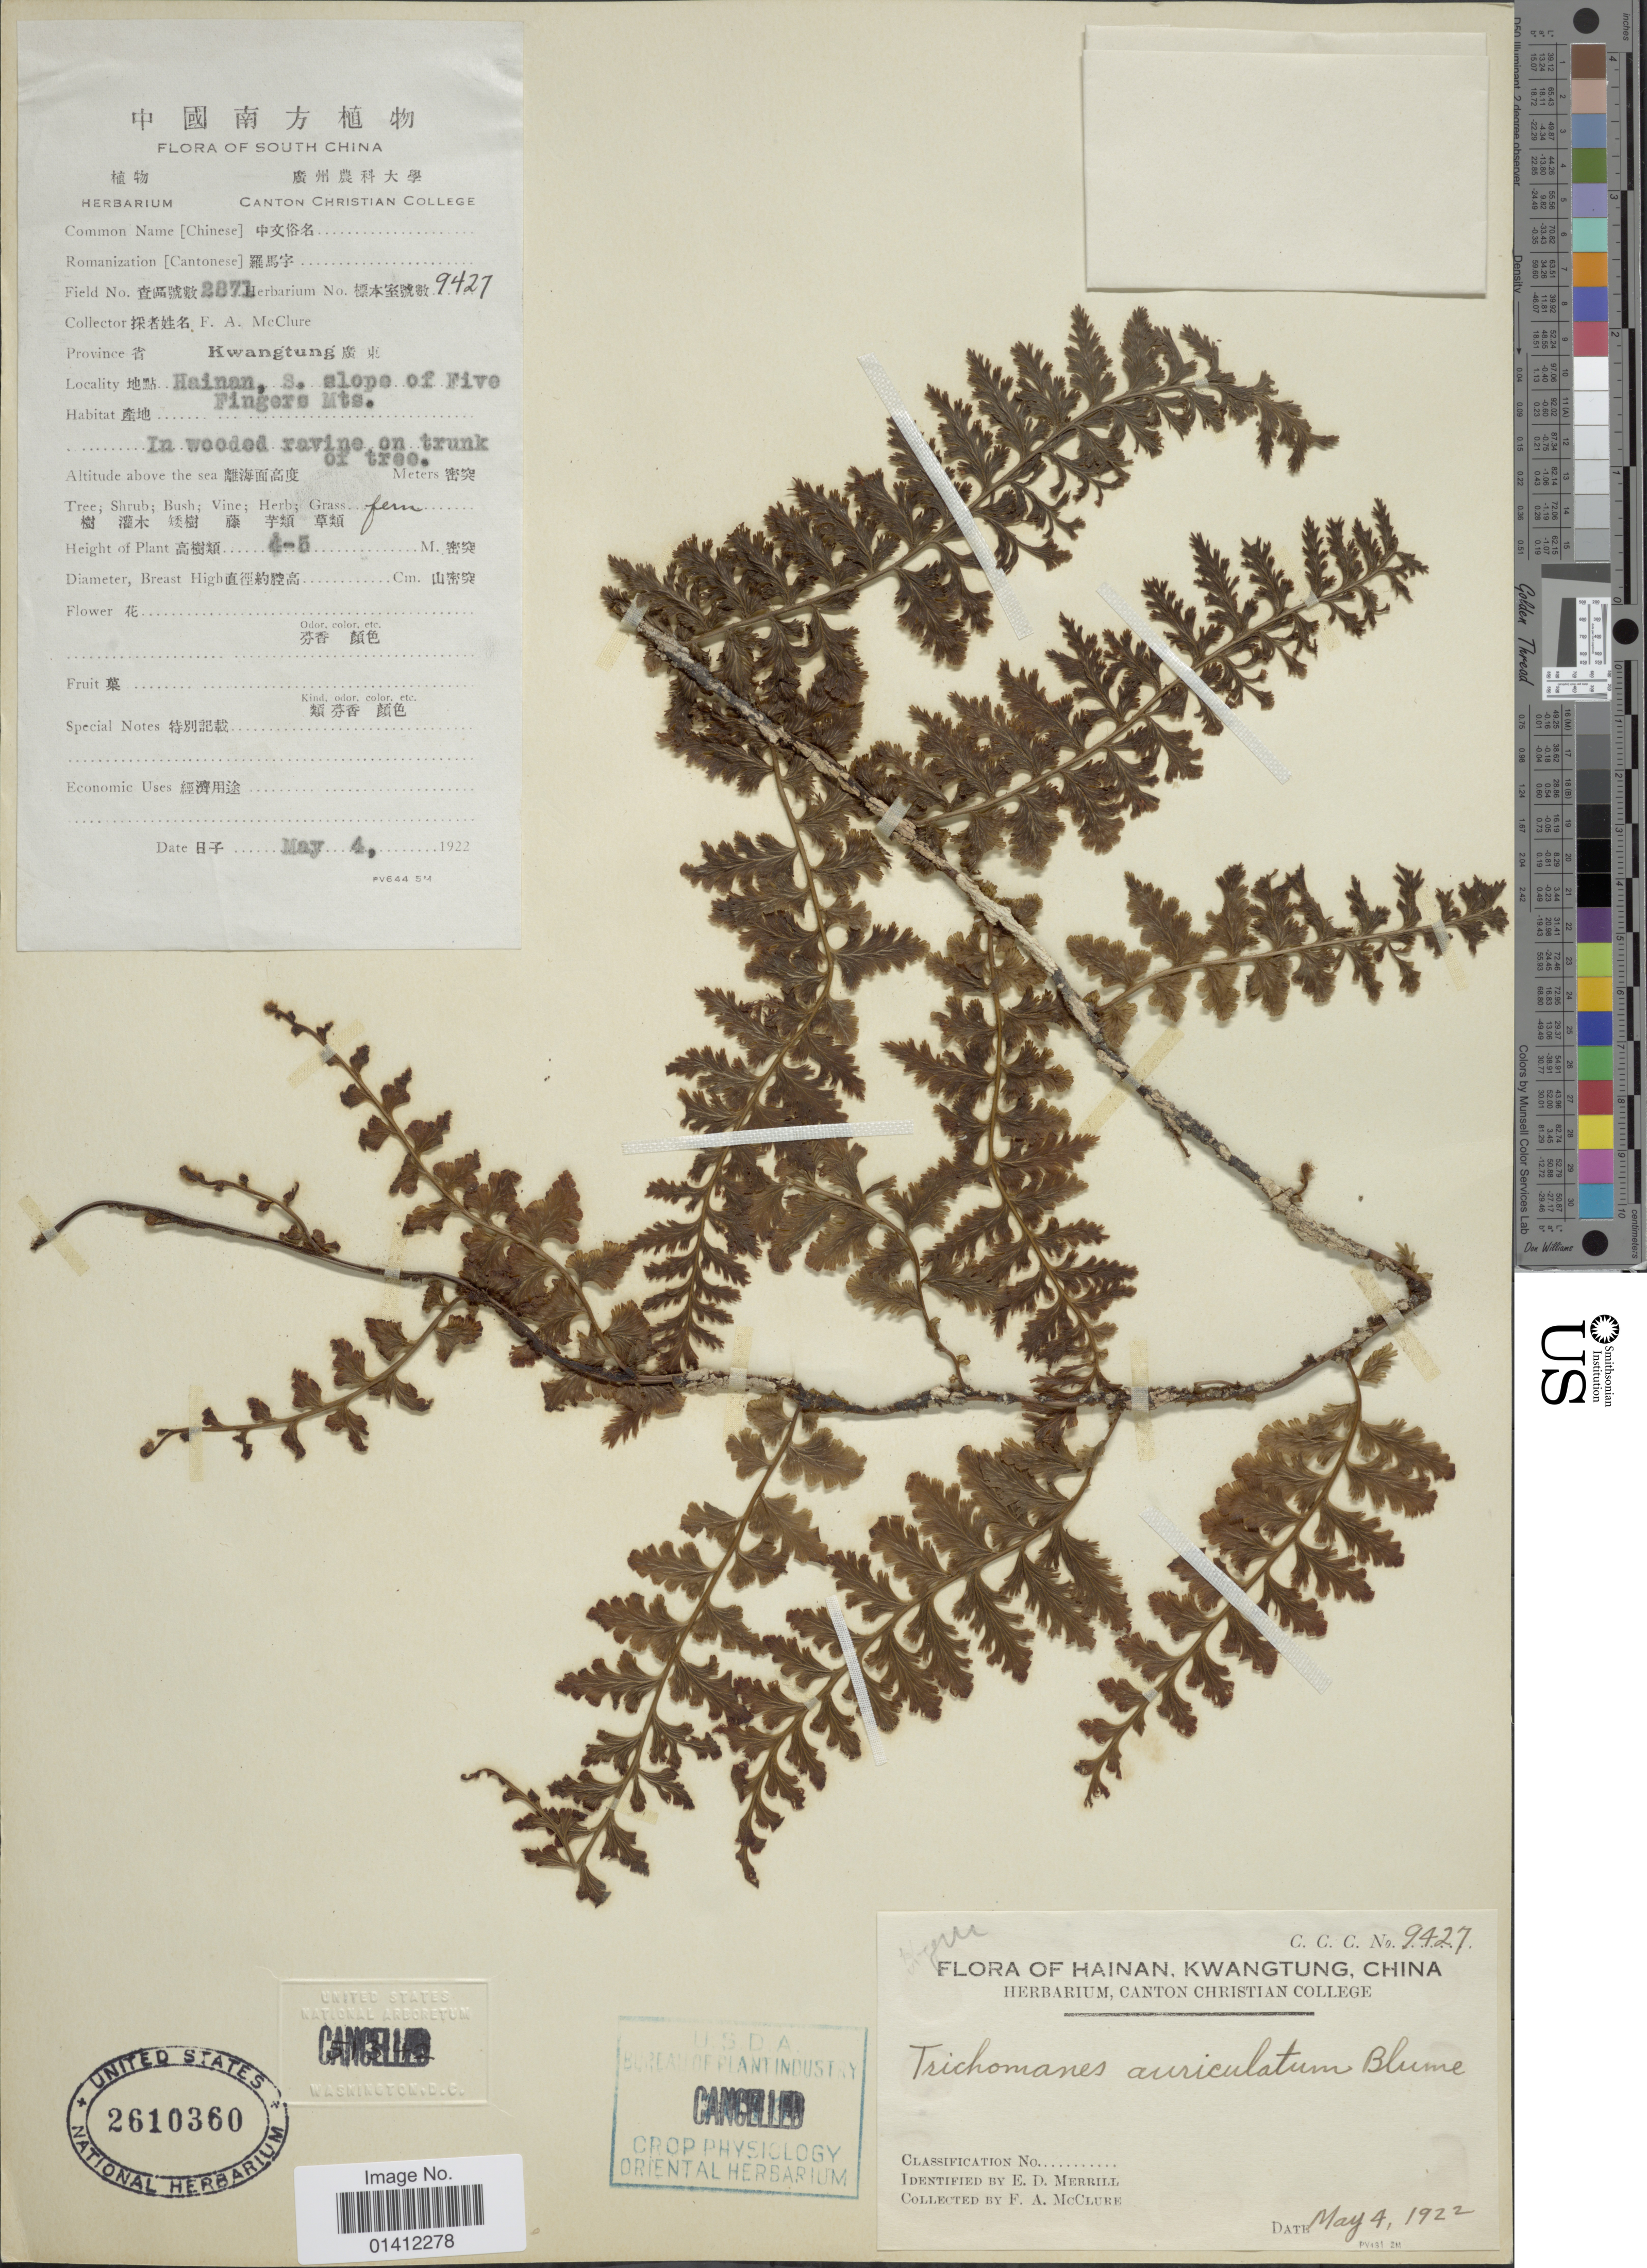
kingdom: Plantae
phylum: Tracheophyta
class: Polypodiopsida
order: Hymenophyllales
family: Hymenophyllaceae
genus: Vandenboschia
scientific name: Vandenboschia auriculata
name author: (Blume) Copel.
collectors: F. A. McClure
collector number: C.C.C. 9427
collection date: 1922-05-04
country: China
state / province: Hainan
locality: Kwangtung, Hainan, S. slope of Five Fingers Mts. [interpreted]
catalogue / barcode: US 2610360